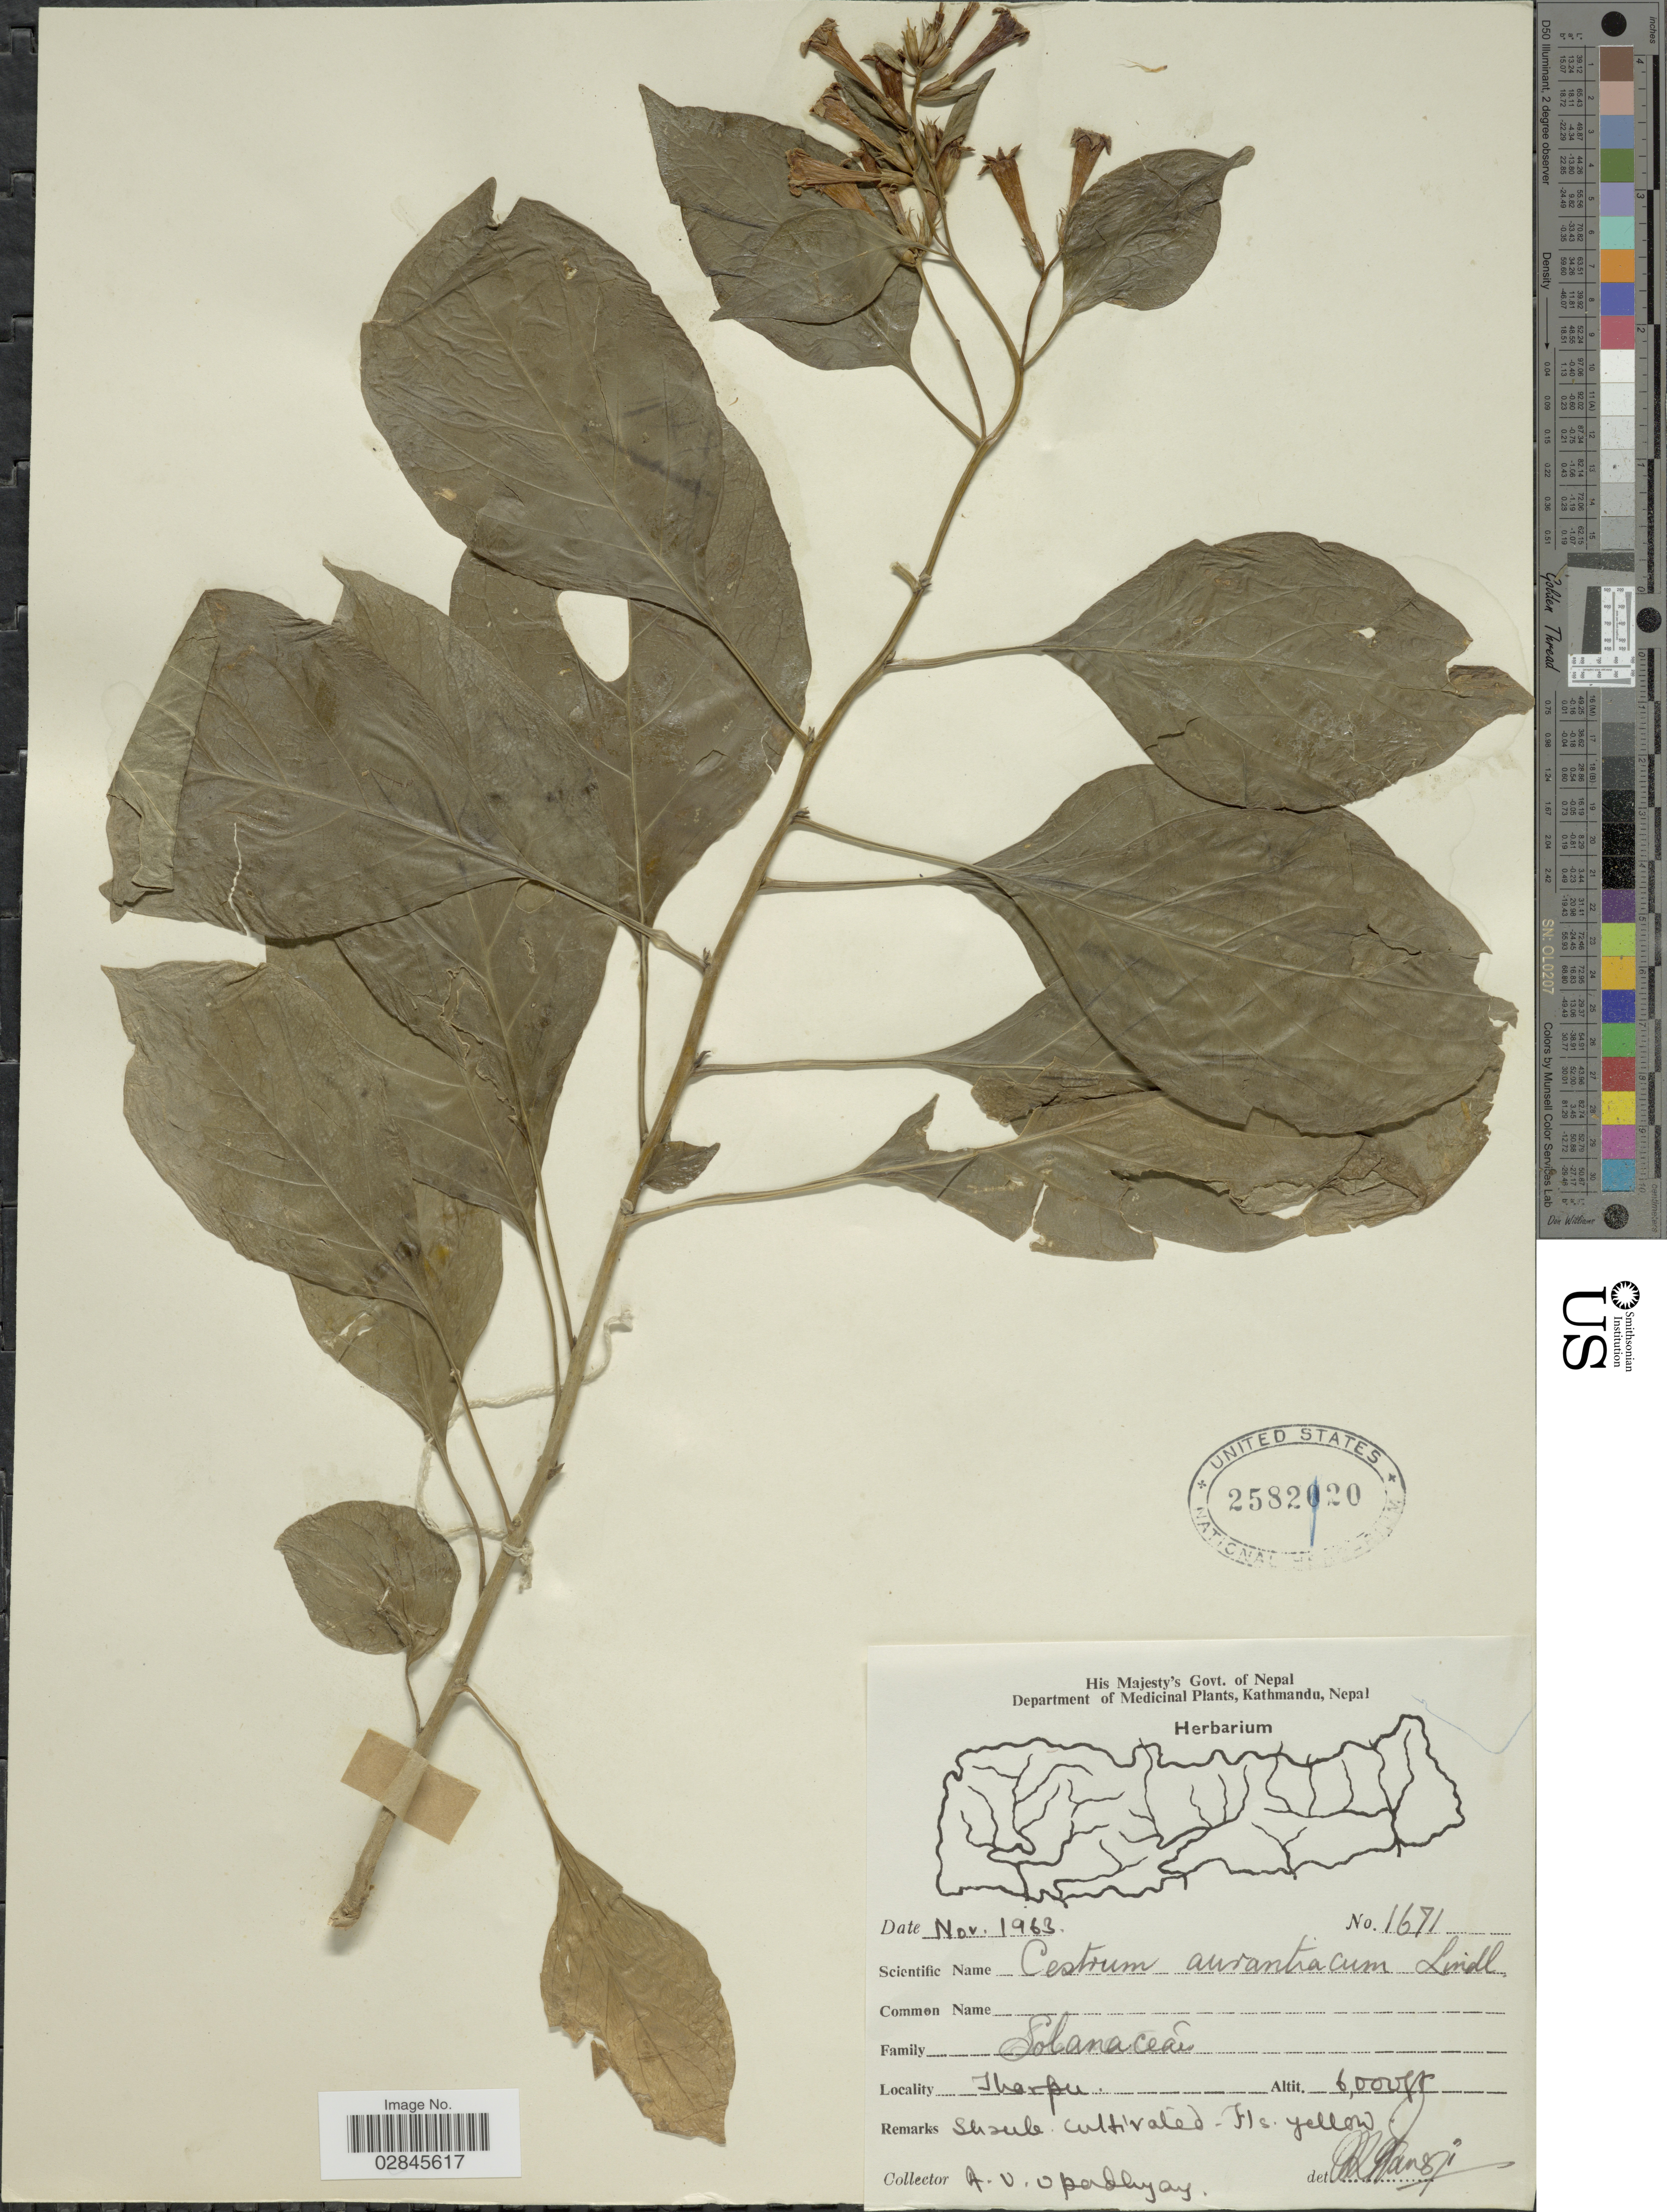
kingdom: Plantae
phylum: Tracheophyta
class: Magnoliopsida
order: Solanales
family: Solanaceae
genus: Cestrum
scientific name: Cestrum aurantiacum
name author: Lindley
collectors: A. V. Upadhyay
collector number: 1671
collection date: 1963-11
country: Nepal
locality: Tharpu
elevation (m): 1829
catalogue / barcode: US 258220